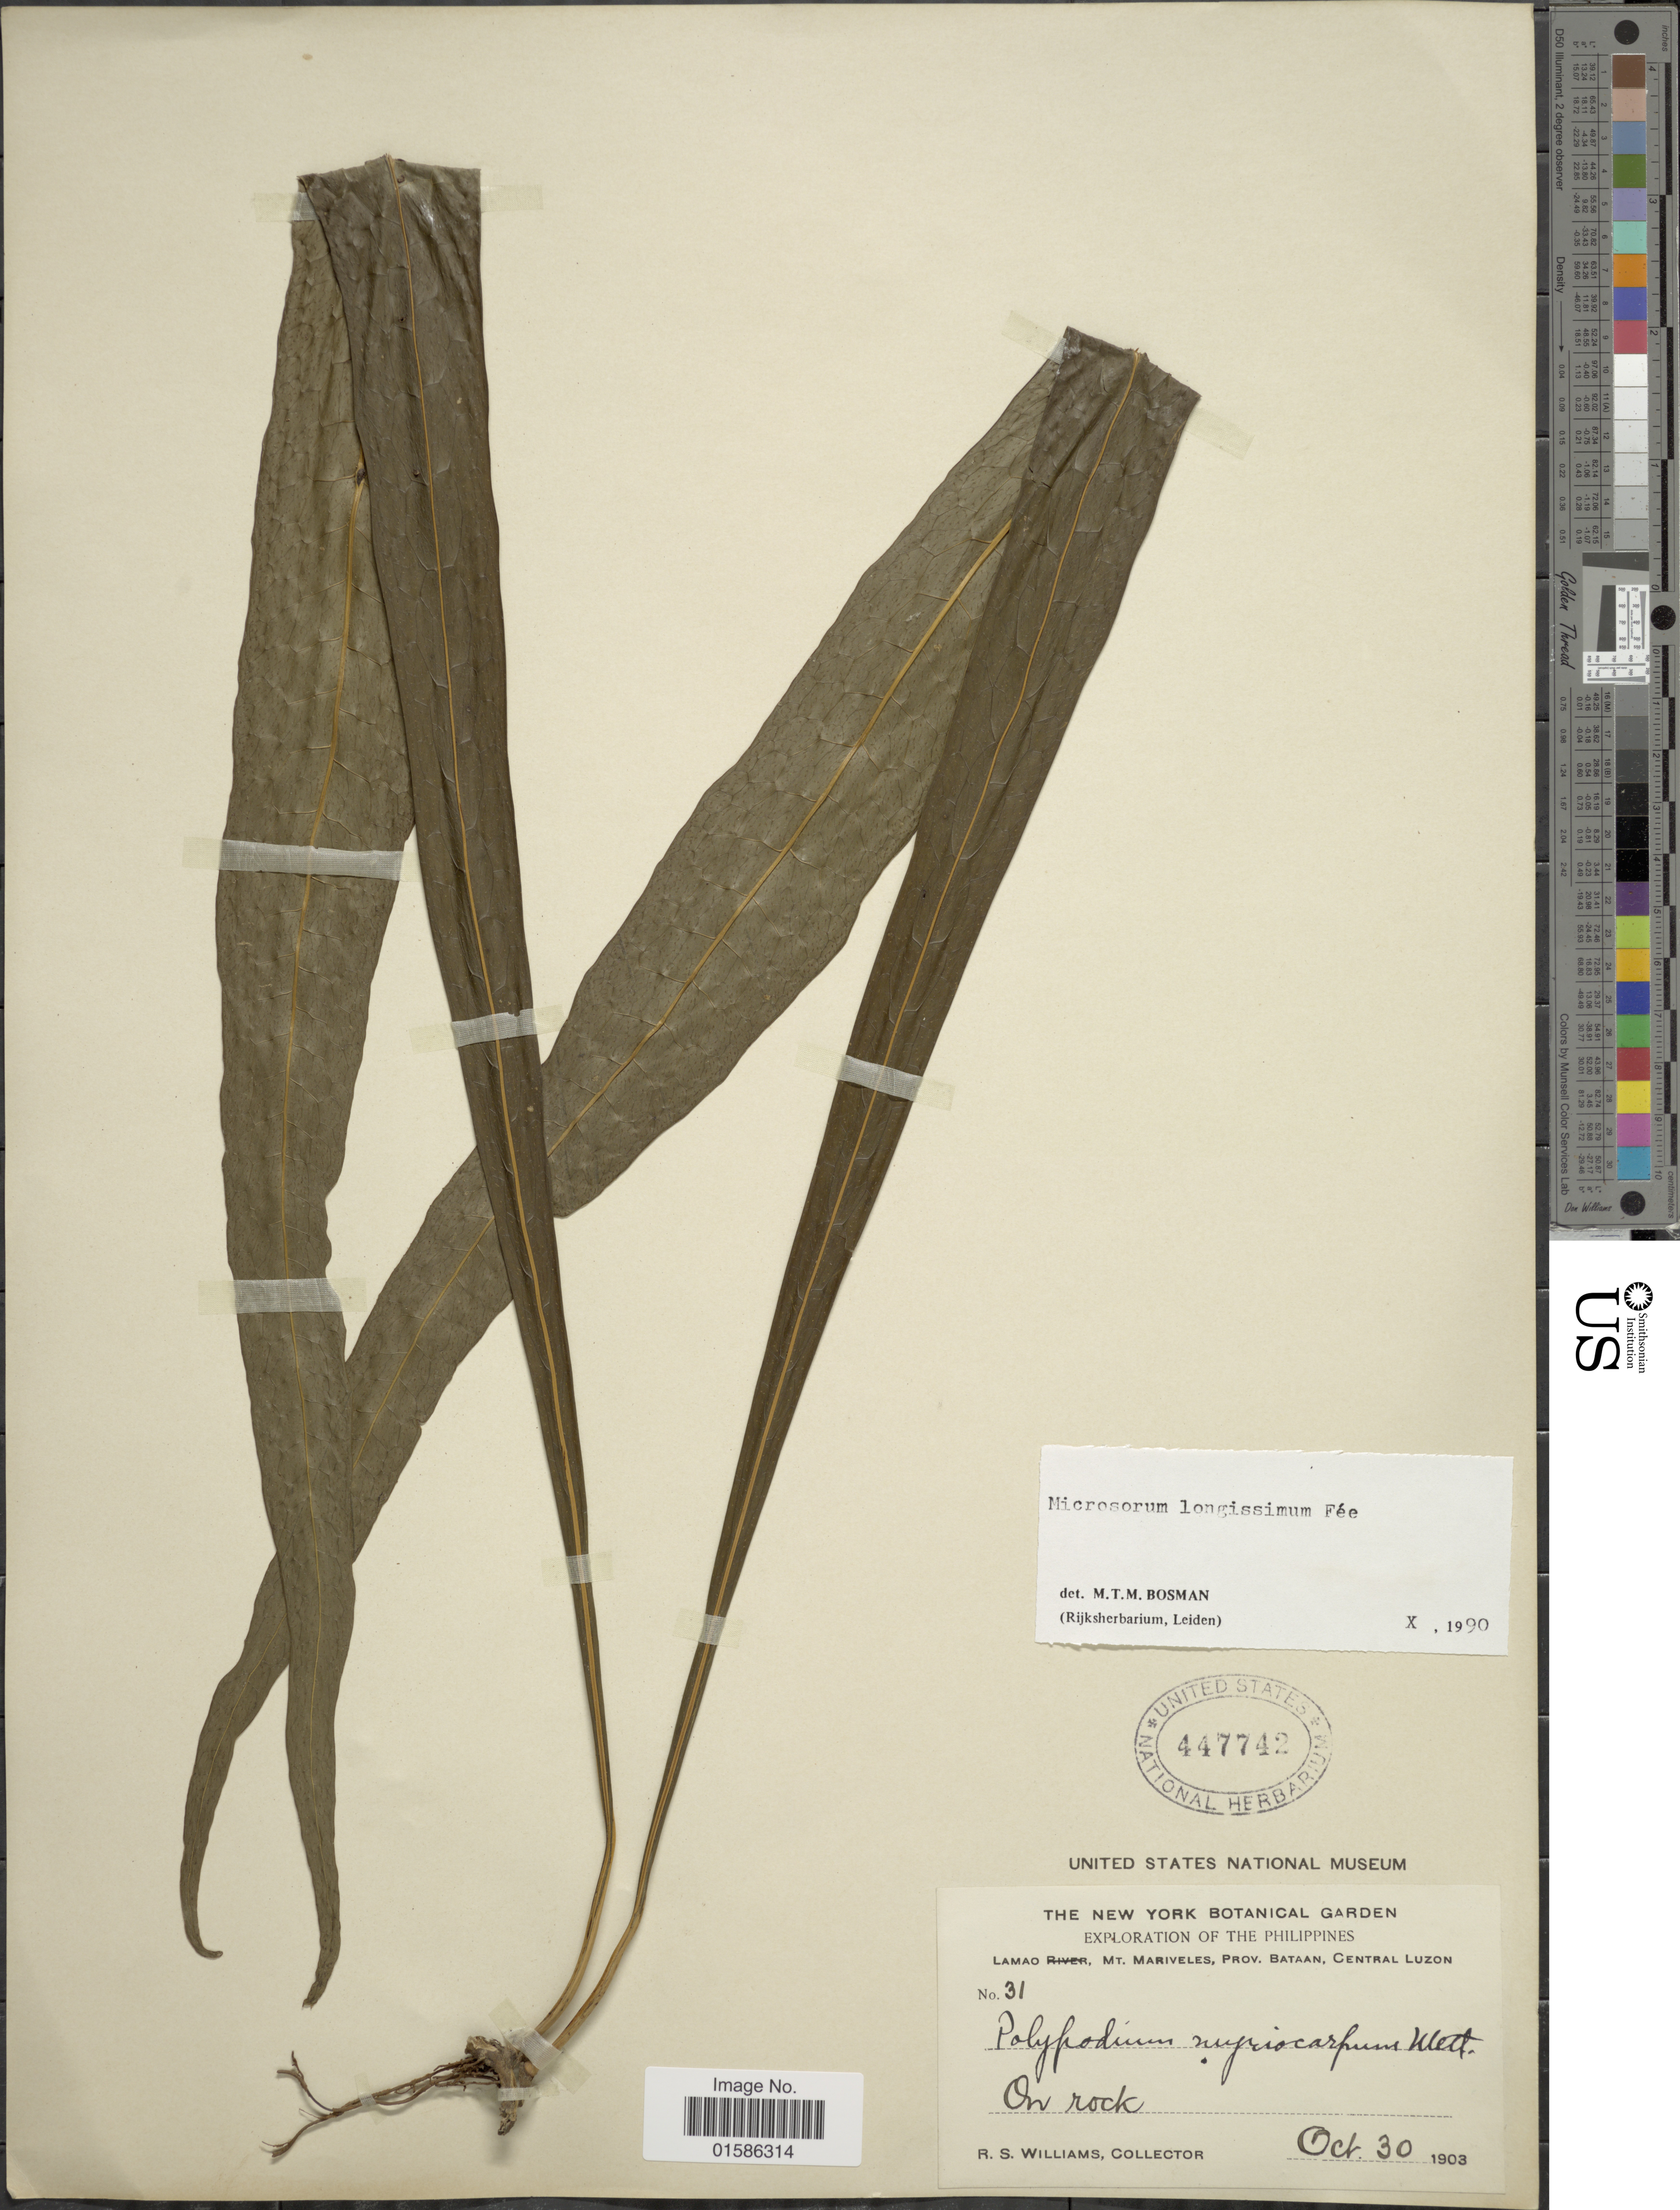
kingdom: Plantae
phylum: Tracheophyta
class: Polypodiopsida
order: Polypodiales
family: Polypodiaceae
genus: Microsorum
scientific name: Microsorum longissimum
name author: Fée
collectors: R. S. Williams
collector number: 31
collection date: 1903-10-30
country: Philippines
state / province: Central Luzon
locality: Lamao, Mt Mariveles, Prov. Bataan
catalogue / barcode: US 447742